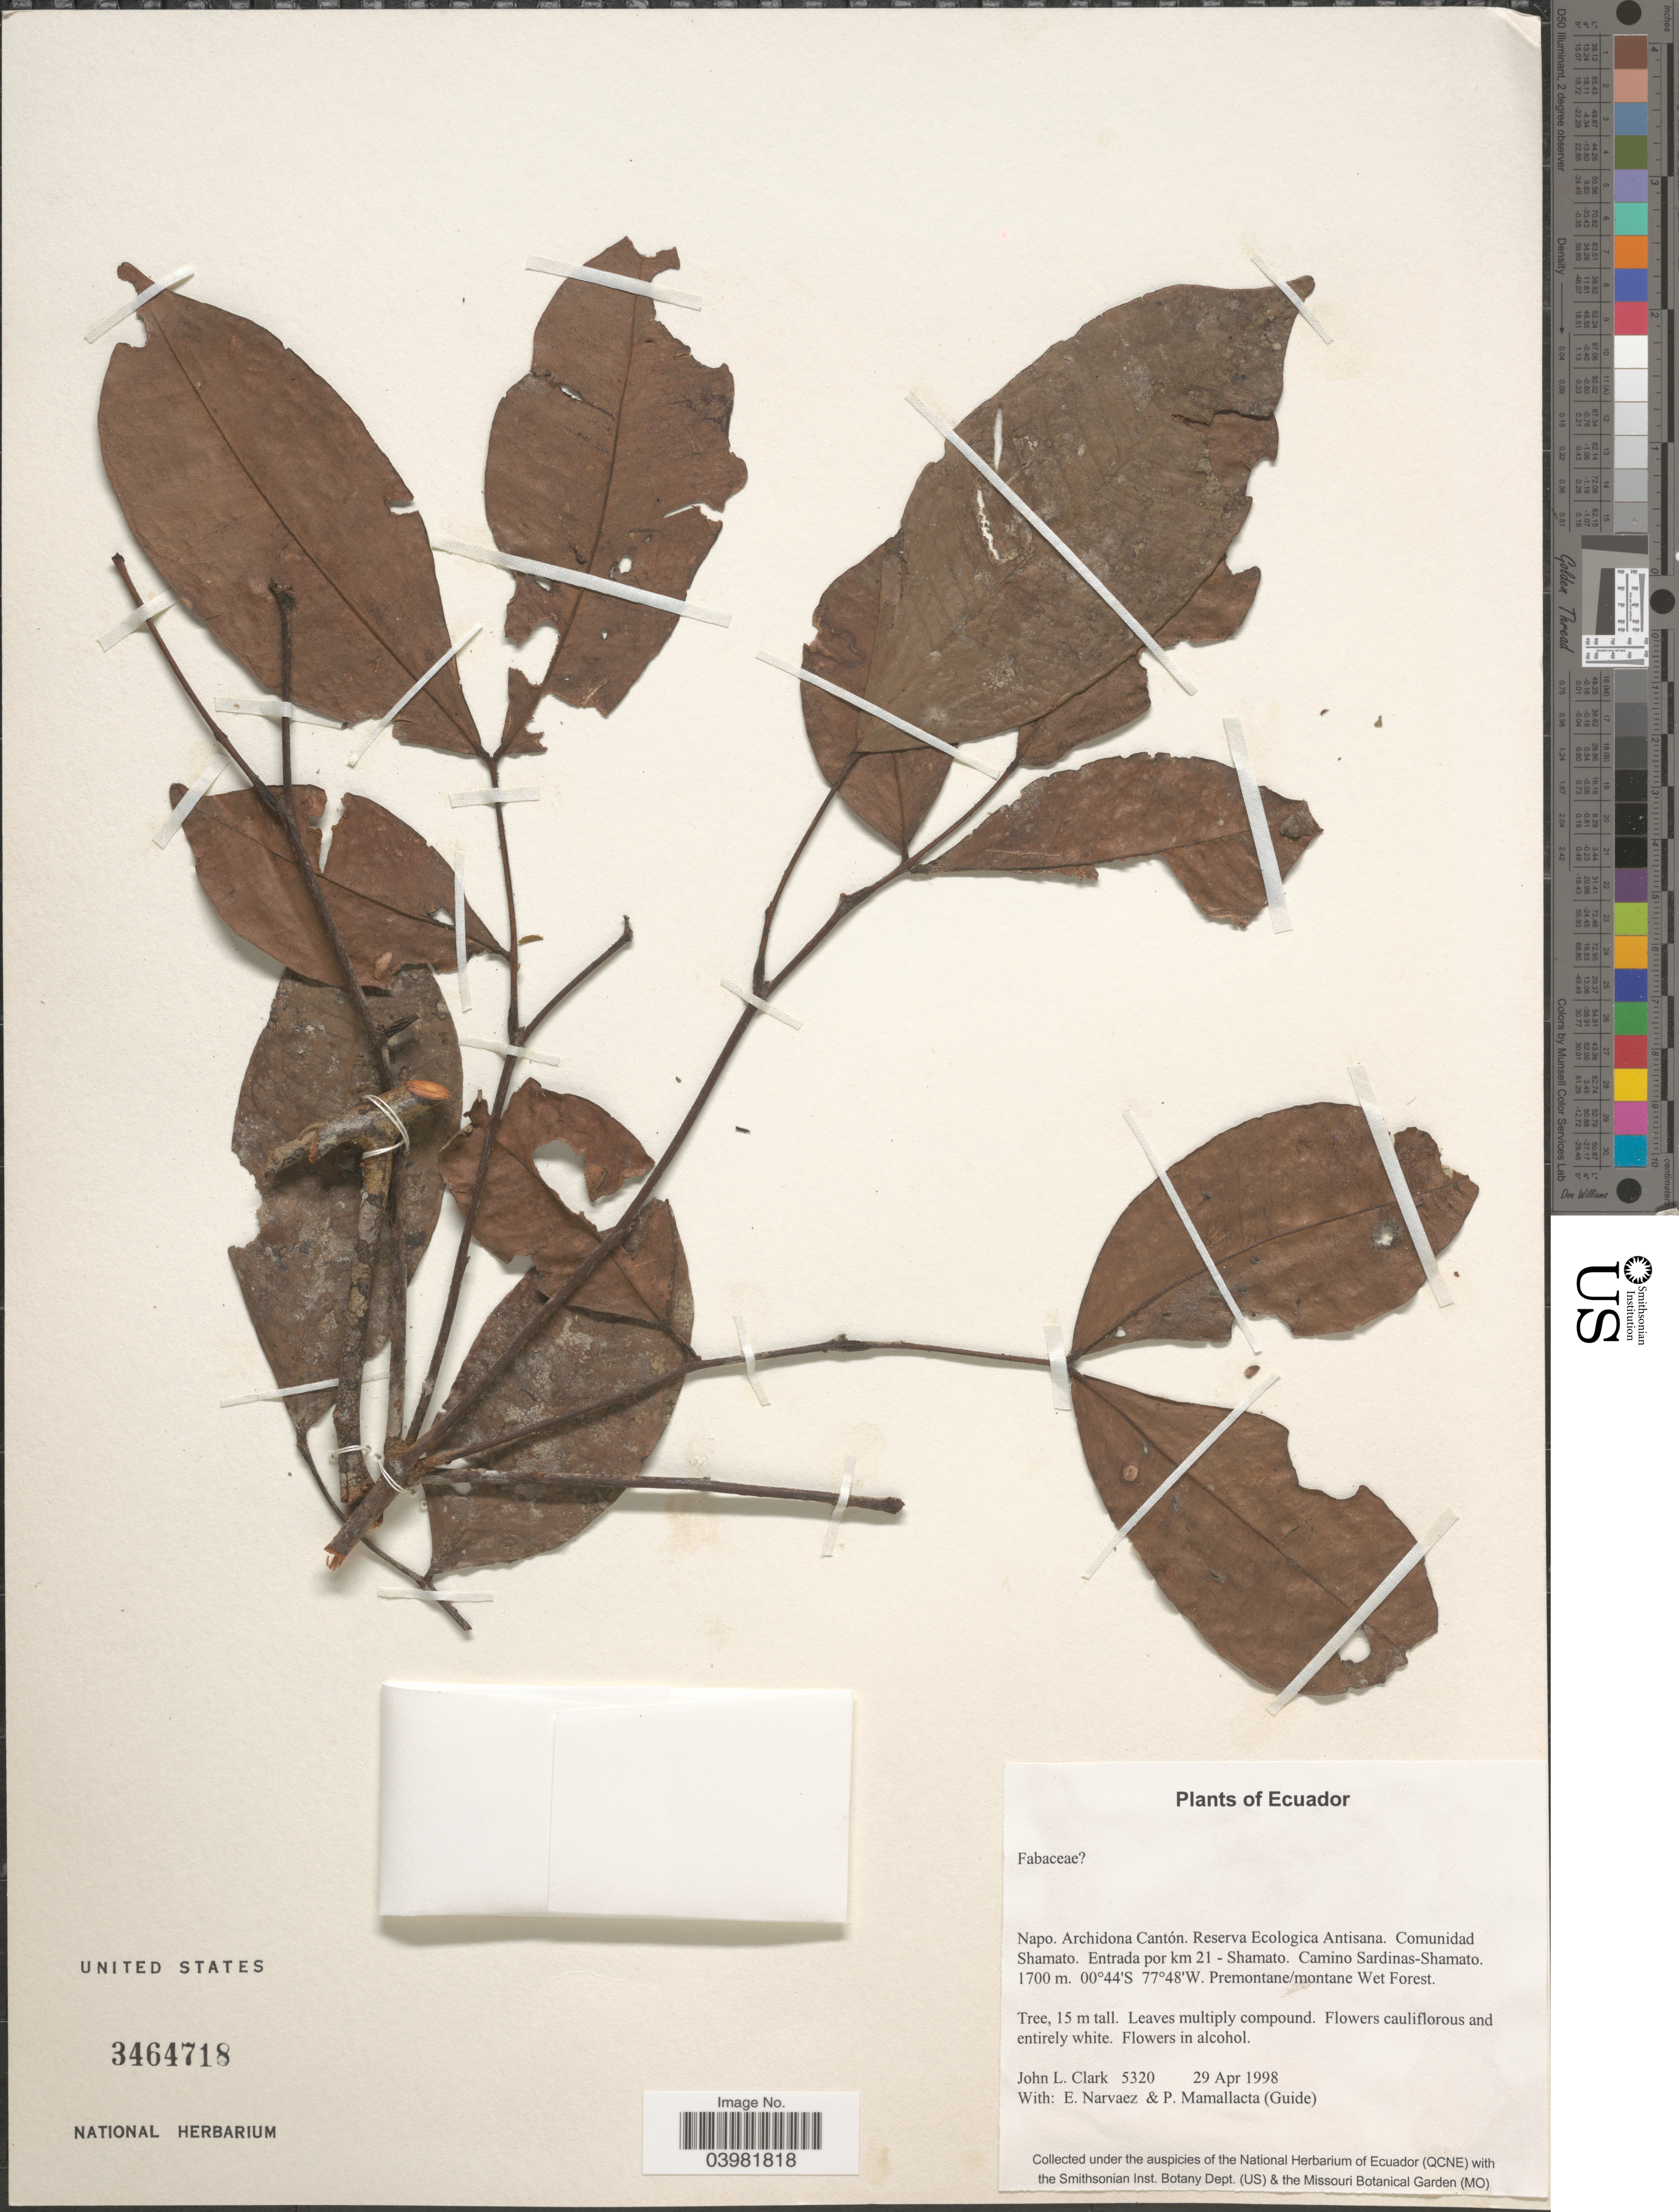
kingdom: Plantae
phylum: Tracheophyta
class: Magnoliopsida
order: Fabales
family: Fabaceae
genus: Macrolobium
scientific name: Macrolobium sp. nov.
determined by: Trujillo, A. M.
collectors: J. L. Clark, E. Narváez & P. Mamallacta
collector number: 5320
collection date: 1998-04-29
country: Ecuador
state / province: Napo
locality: Archidona Cantón. Reserva Ecologica Antisana. Comunidad Shamato. Entrada por km 21 - Shamato. Camino Sardinas-Shamato.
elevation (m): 1700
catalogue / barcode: US 3464718